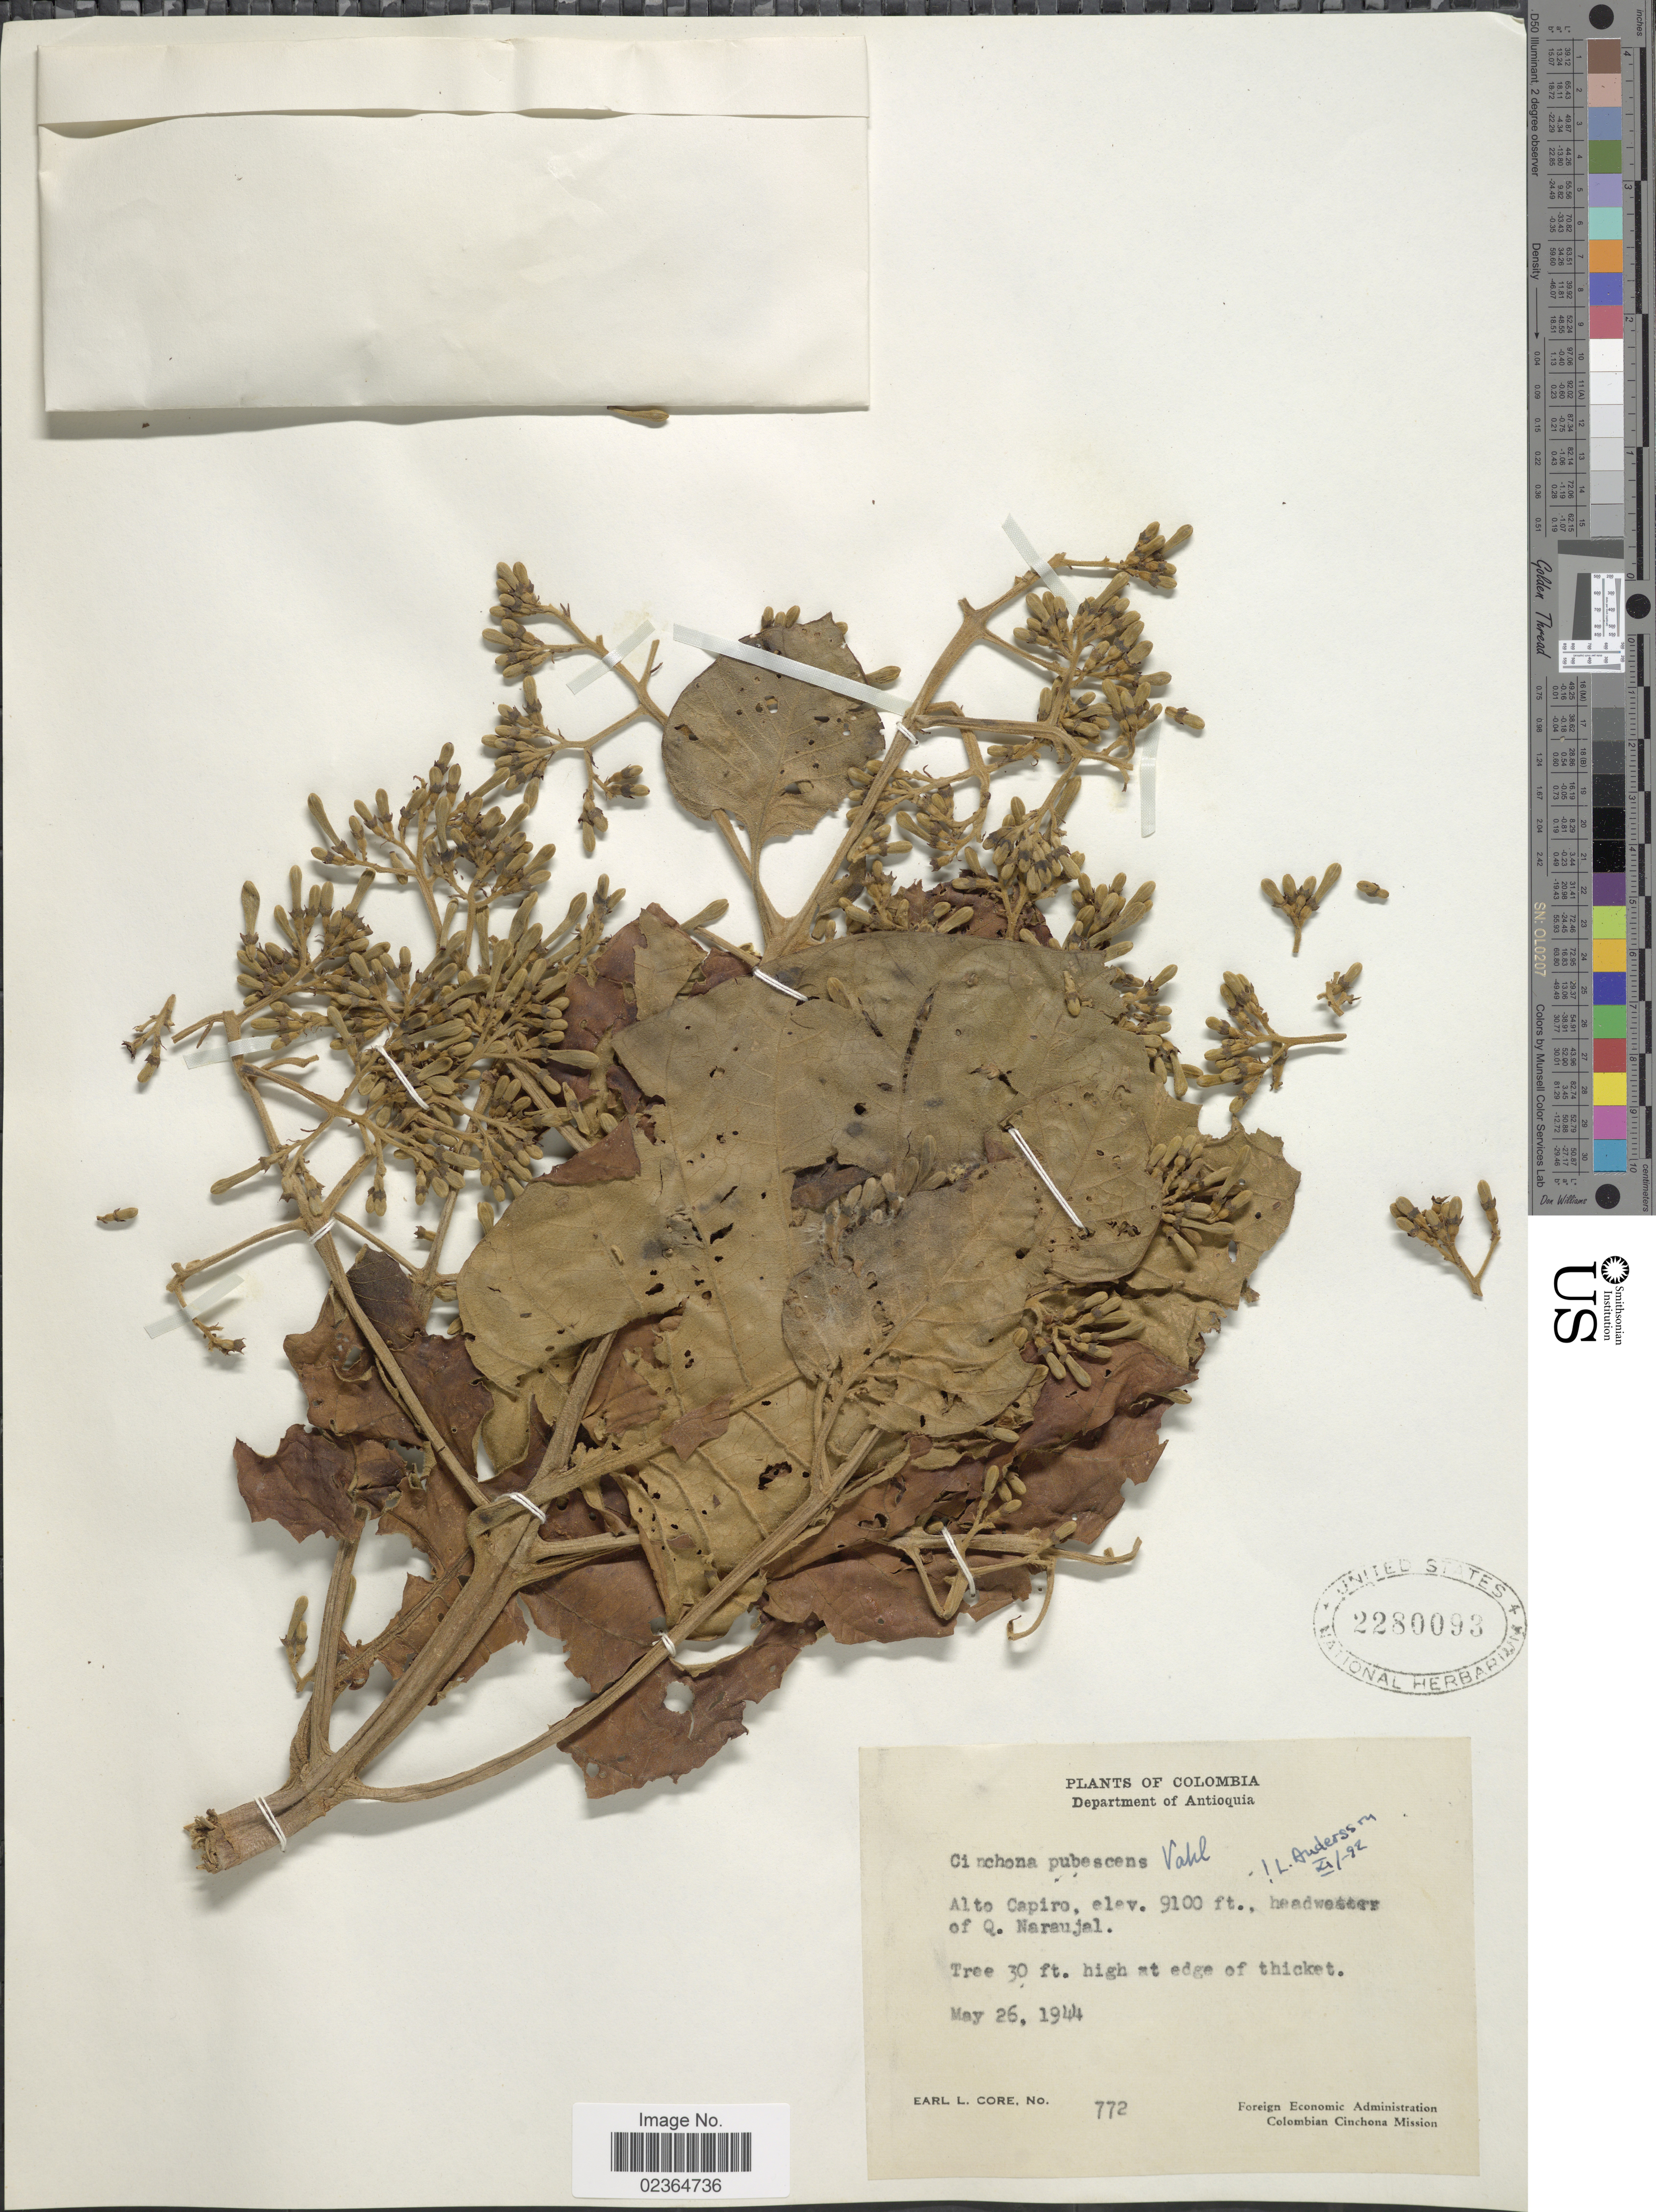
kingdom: Plantae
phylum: Tracheophyta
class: Magnoliopsida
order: Gentianales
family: Rubiaceae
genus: Cinchona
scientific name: Cinchona pubescens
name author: Vahl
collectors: E. L. Core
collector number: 772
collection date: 1944-05-26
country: Colombia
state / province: Antioquia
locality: Alto Capiro. headwaters of Q. Naranjal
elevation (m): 2774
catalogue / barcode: US 2280093